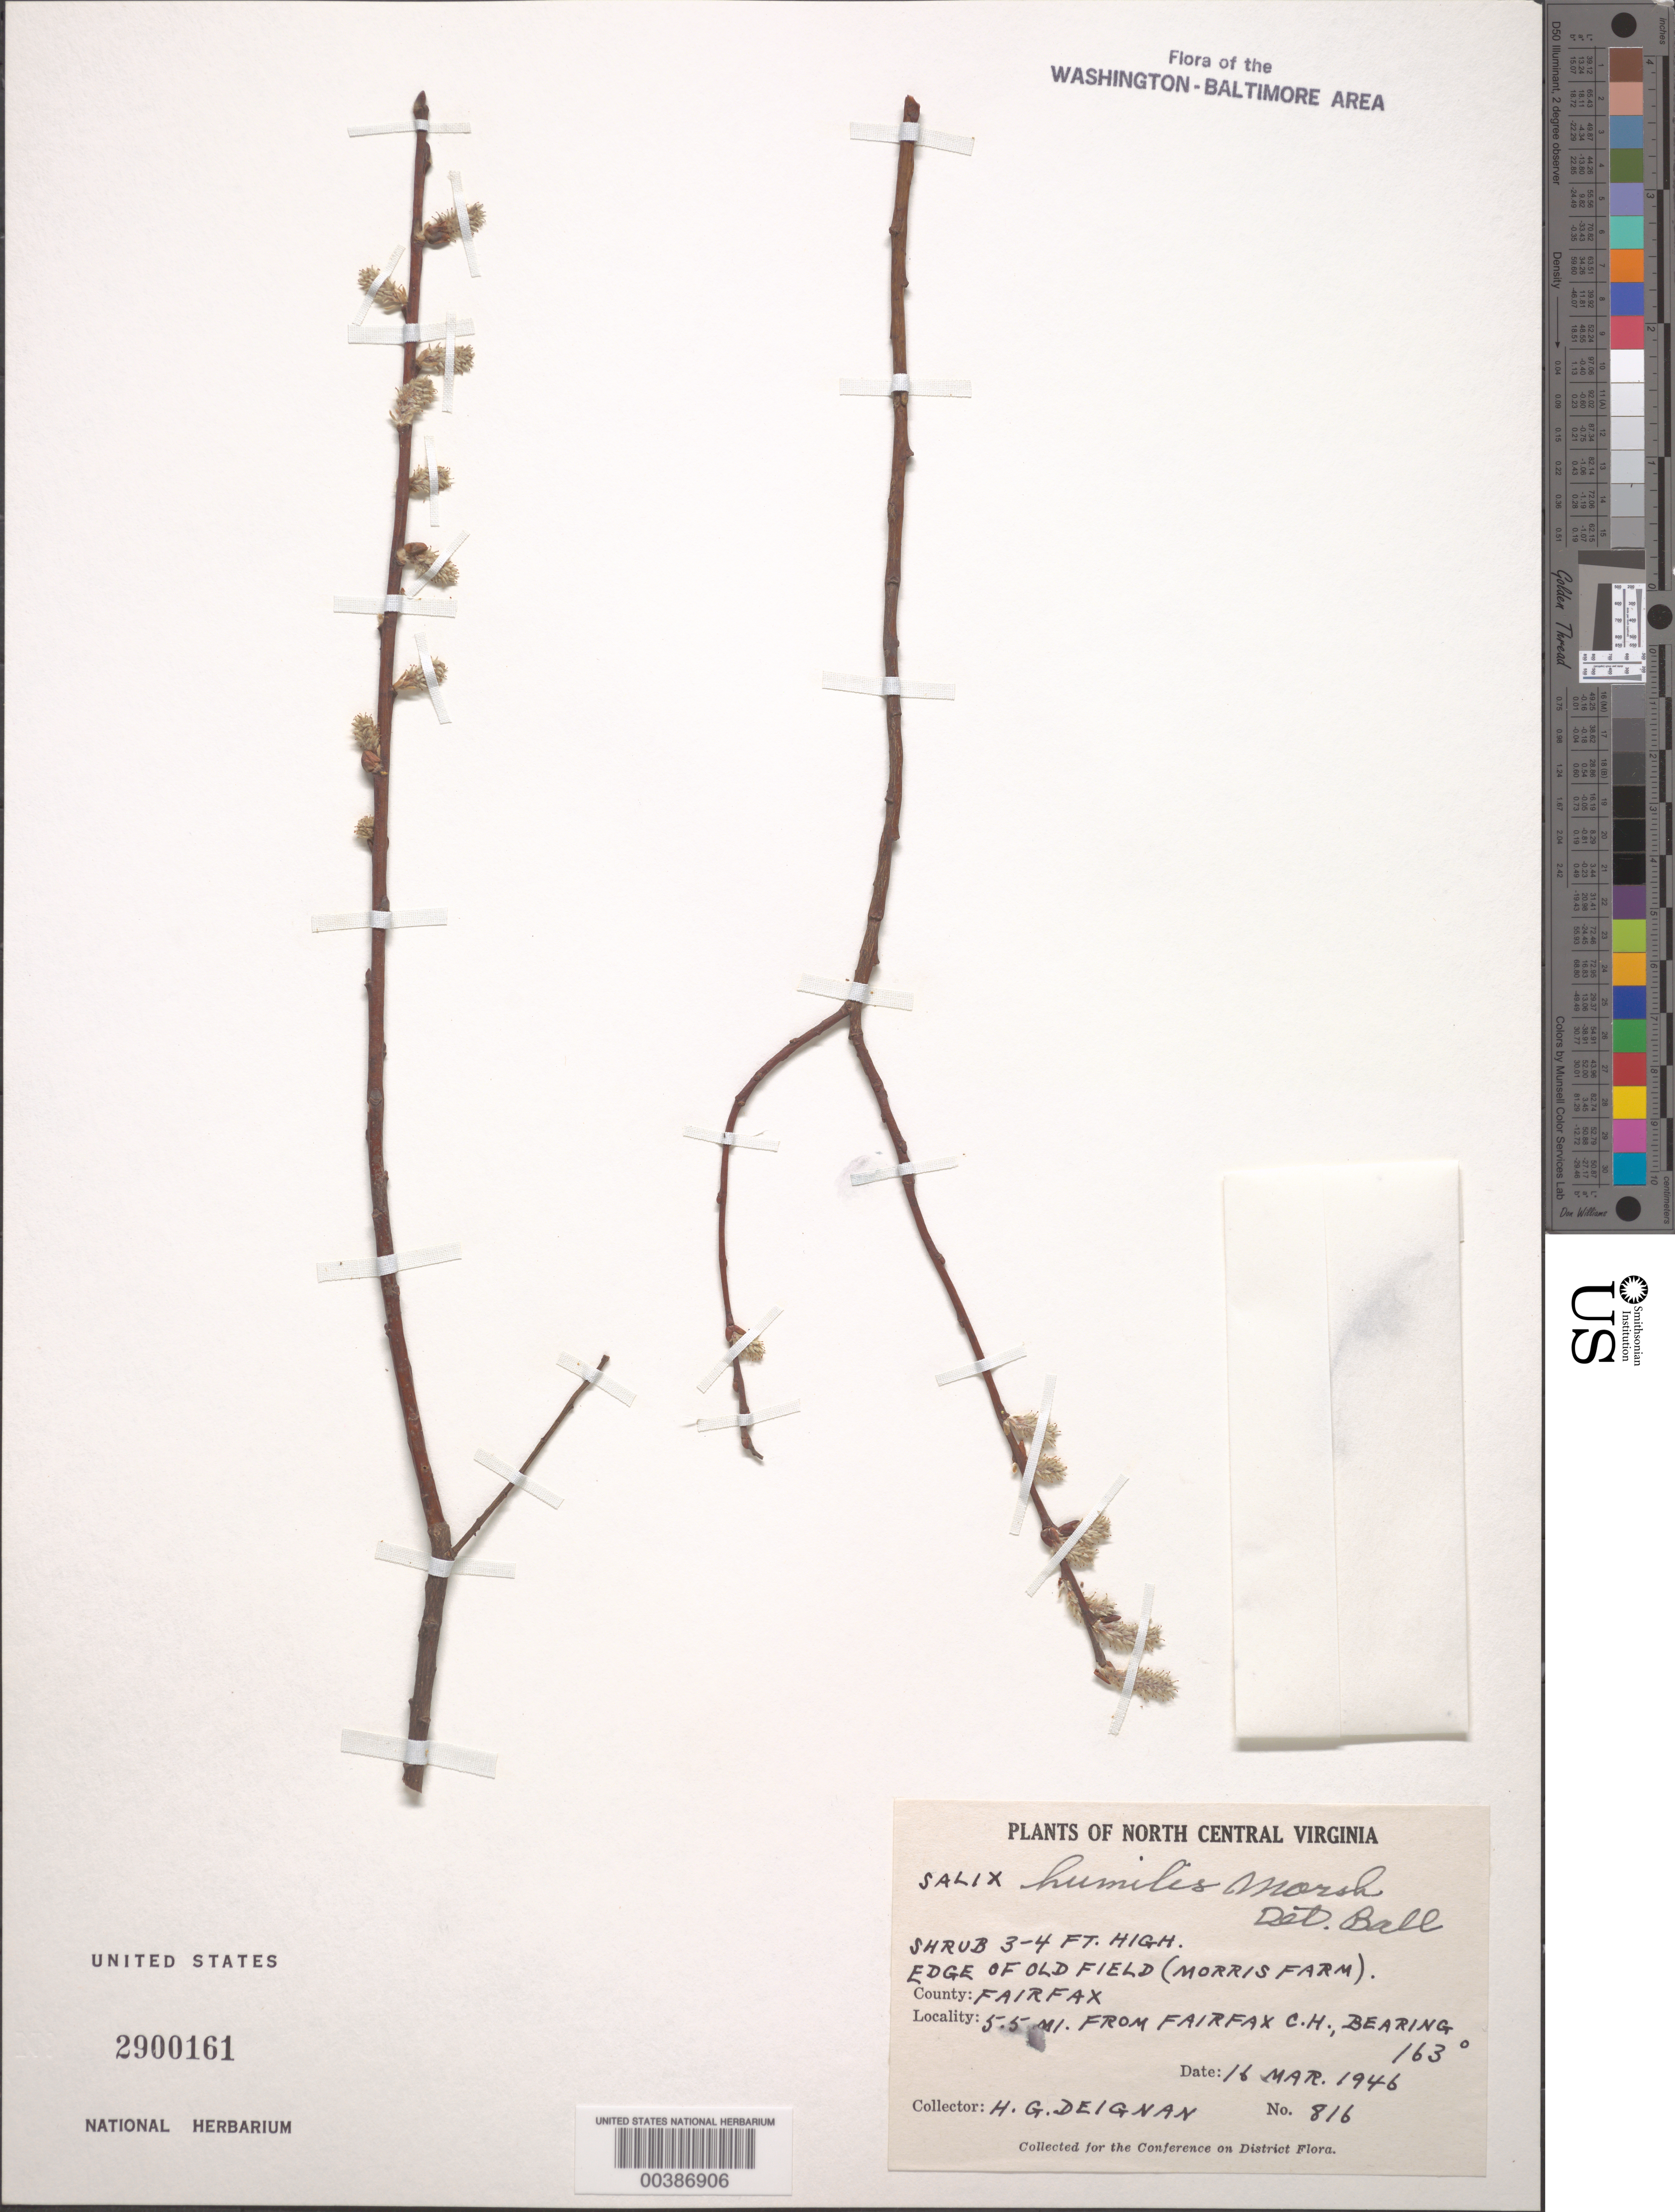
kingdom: Plantae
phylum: Tracheophyta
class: Magnoliopsida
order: Malpighiales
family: Salicaceae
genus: Salix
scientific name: Salix humilis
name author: Marshall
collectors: H. Deignan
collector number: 816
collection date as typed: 16 Mar 1946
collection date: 1946-03-16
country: United States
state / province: Virginia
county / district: Fairfax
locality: Morris Farm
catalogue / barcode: US 2900161